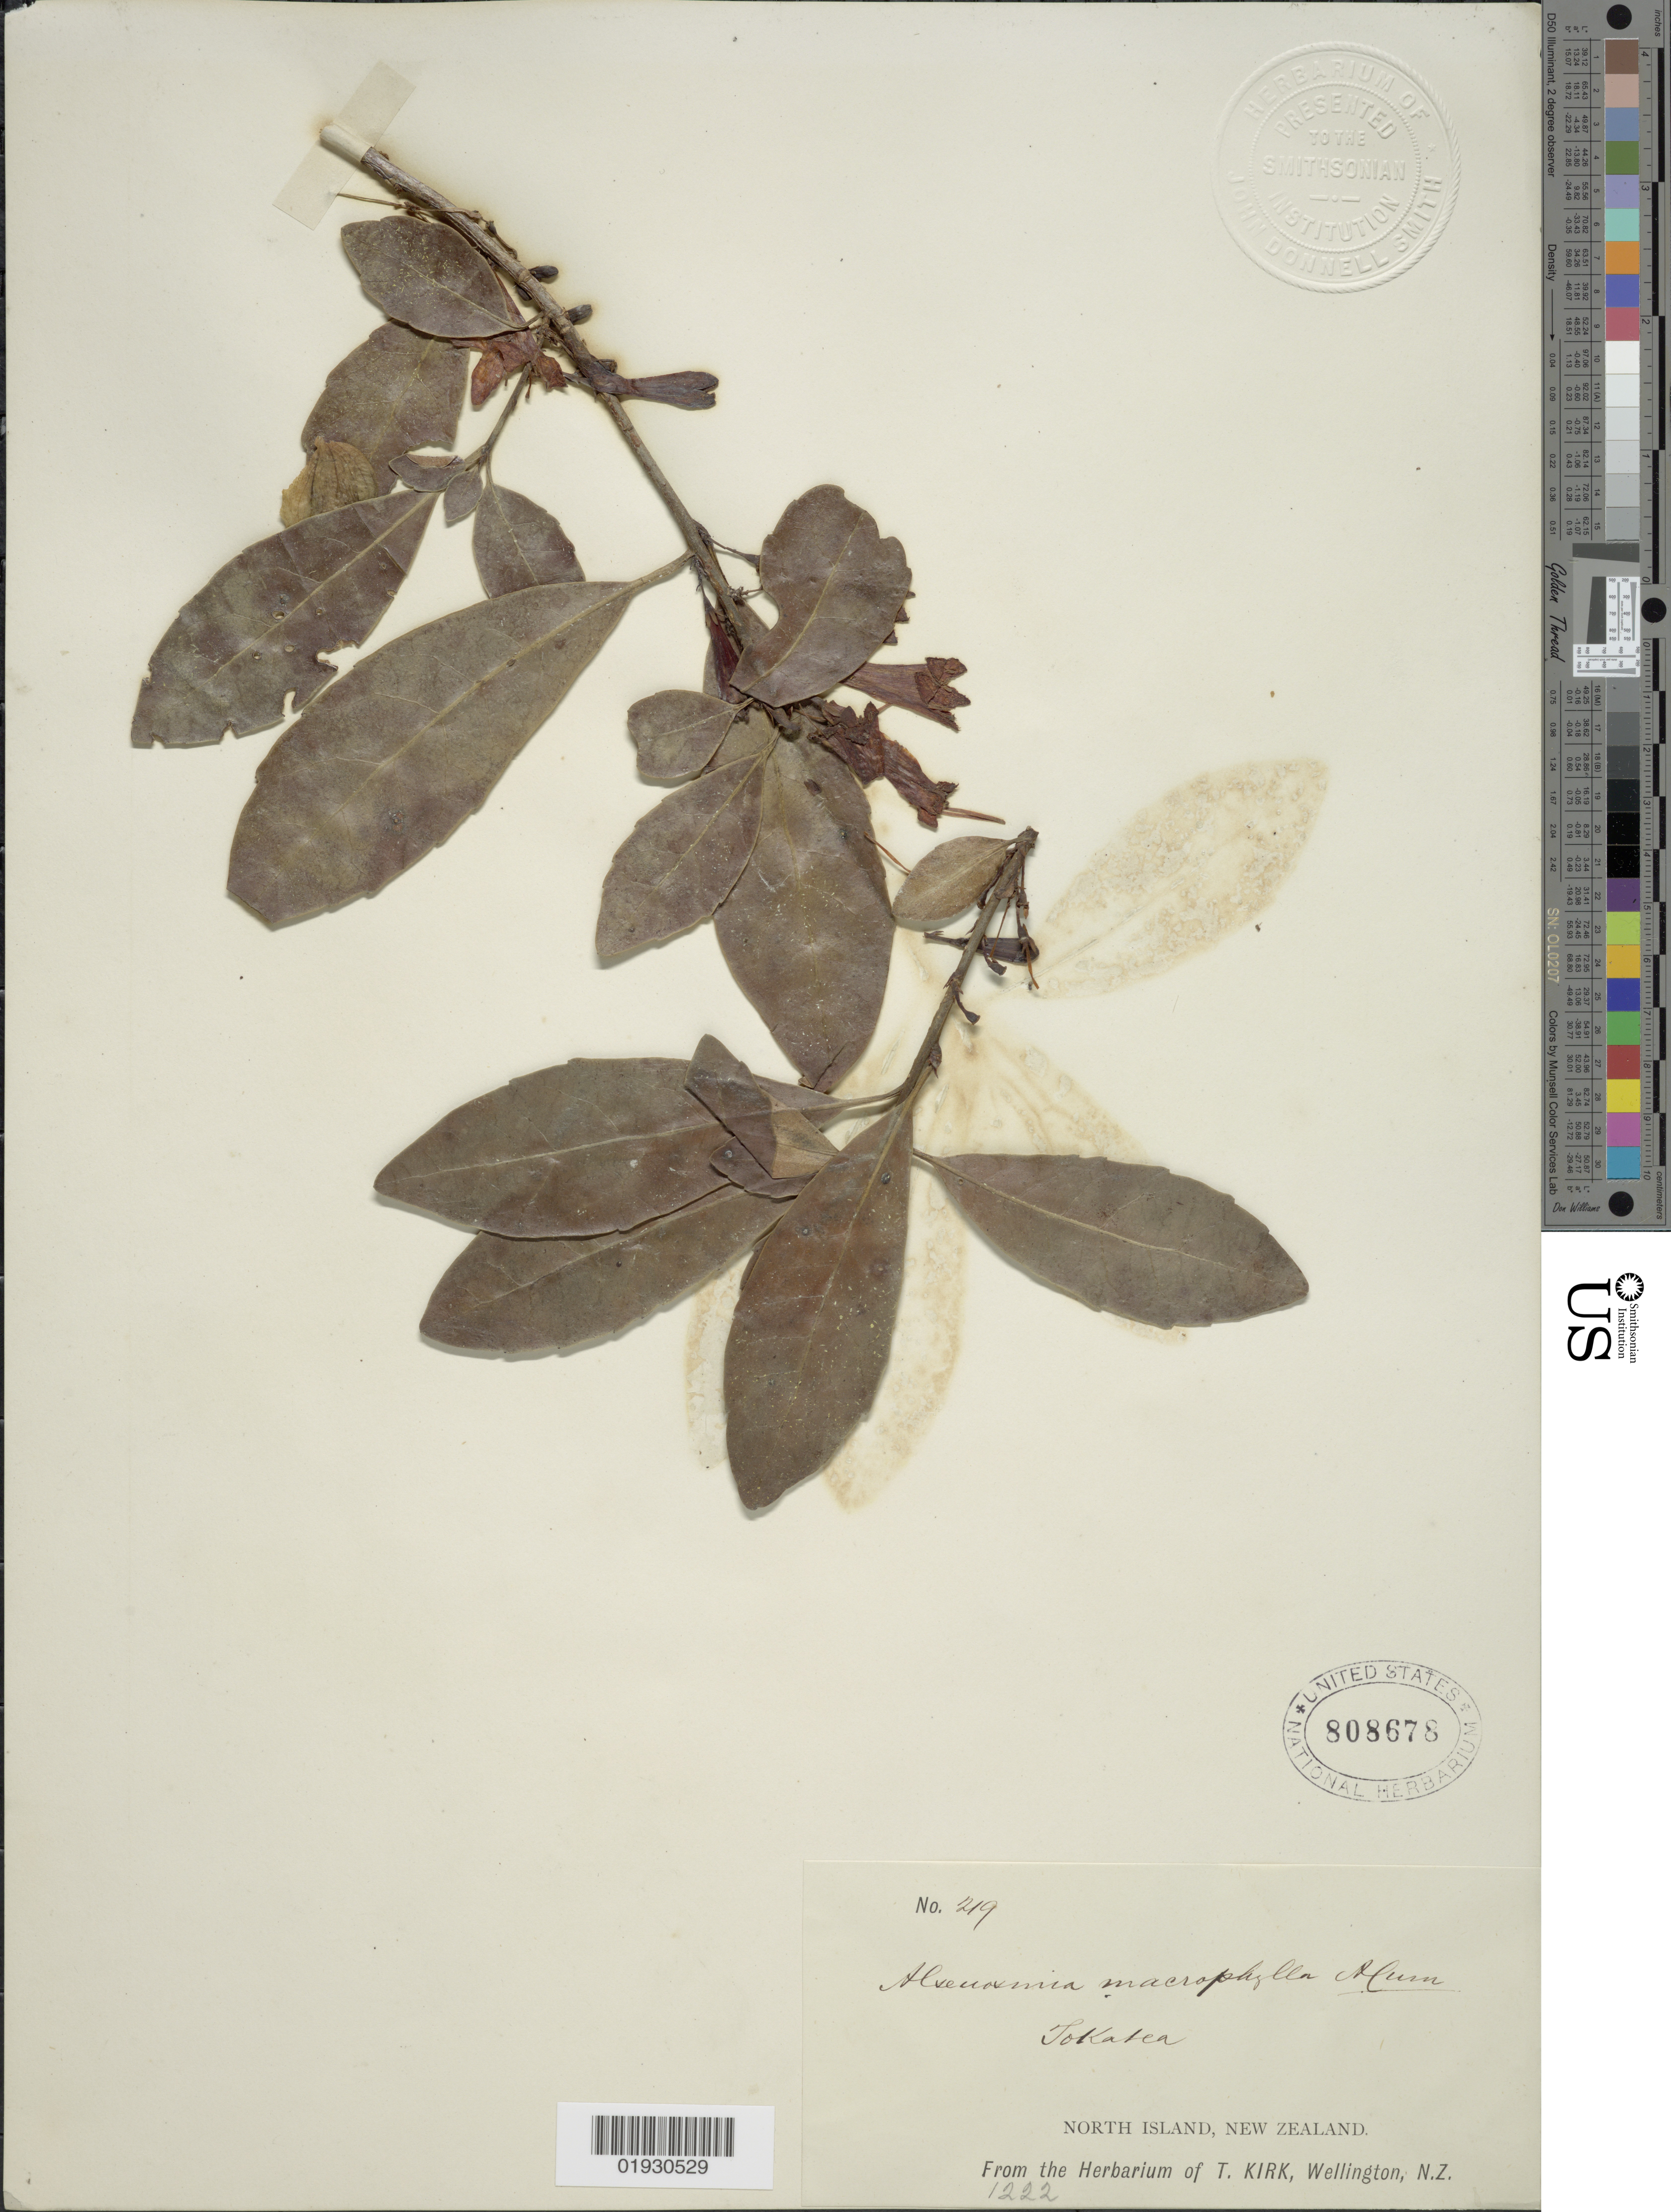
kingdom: Plantae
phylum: Tracheophyta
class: Magnoliopsida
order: Asterales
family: Alseuosmiaceae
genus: Alseuosmia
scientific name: Alseuosmia macrophylla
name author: A. Cunn.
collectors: T. Kirk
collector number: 219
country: New Zealand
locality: North Island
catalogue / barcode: US 808678